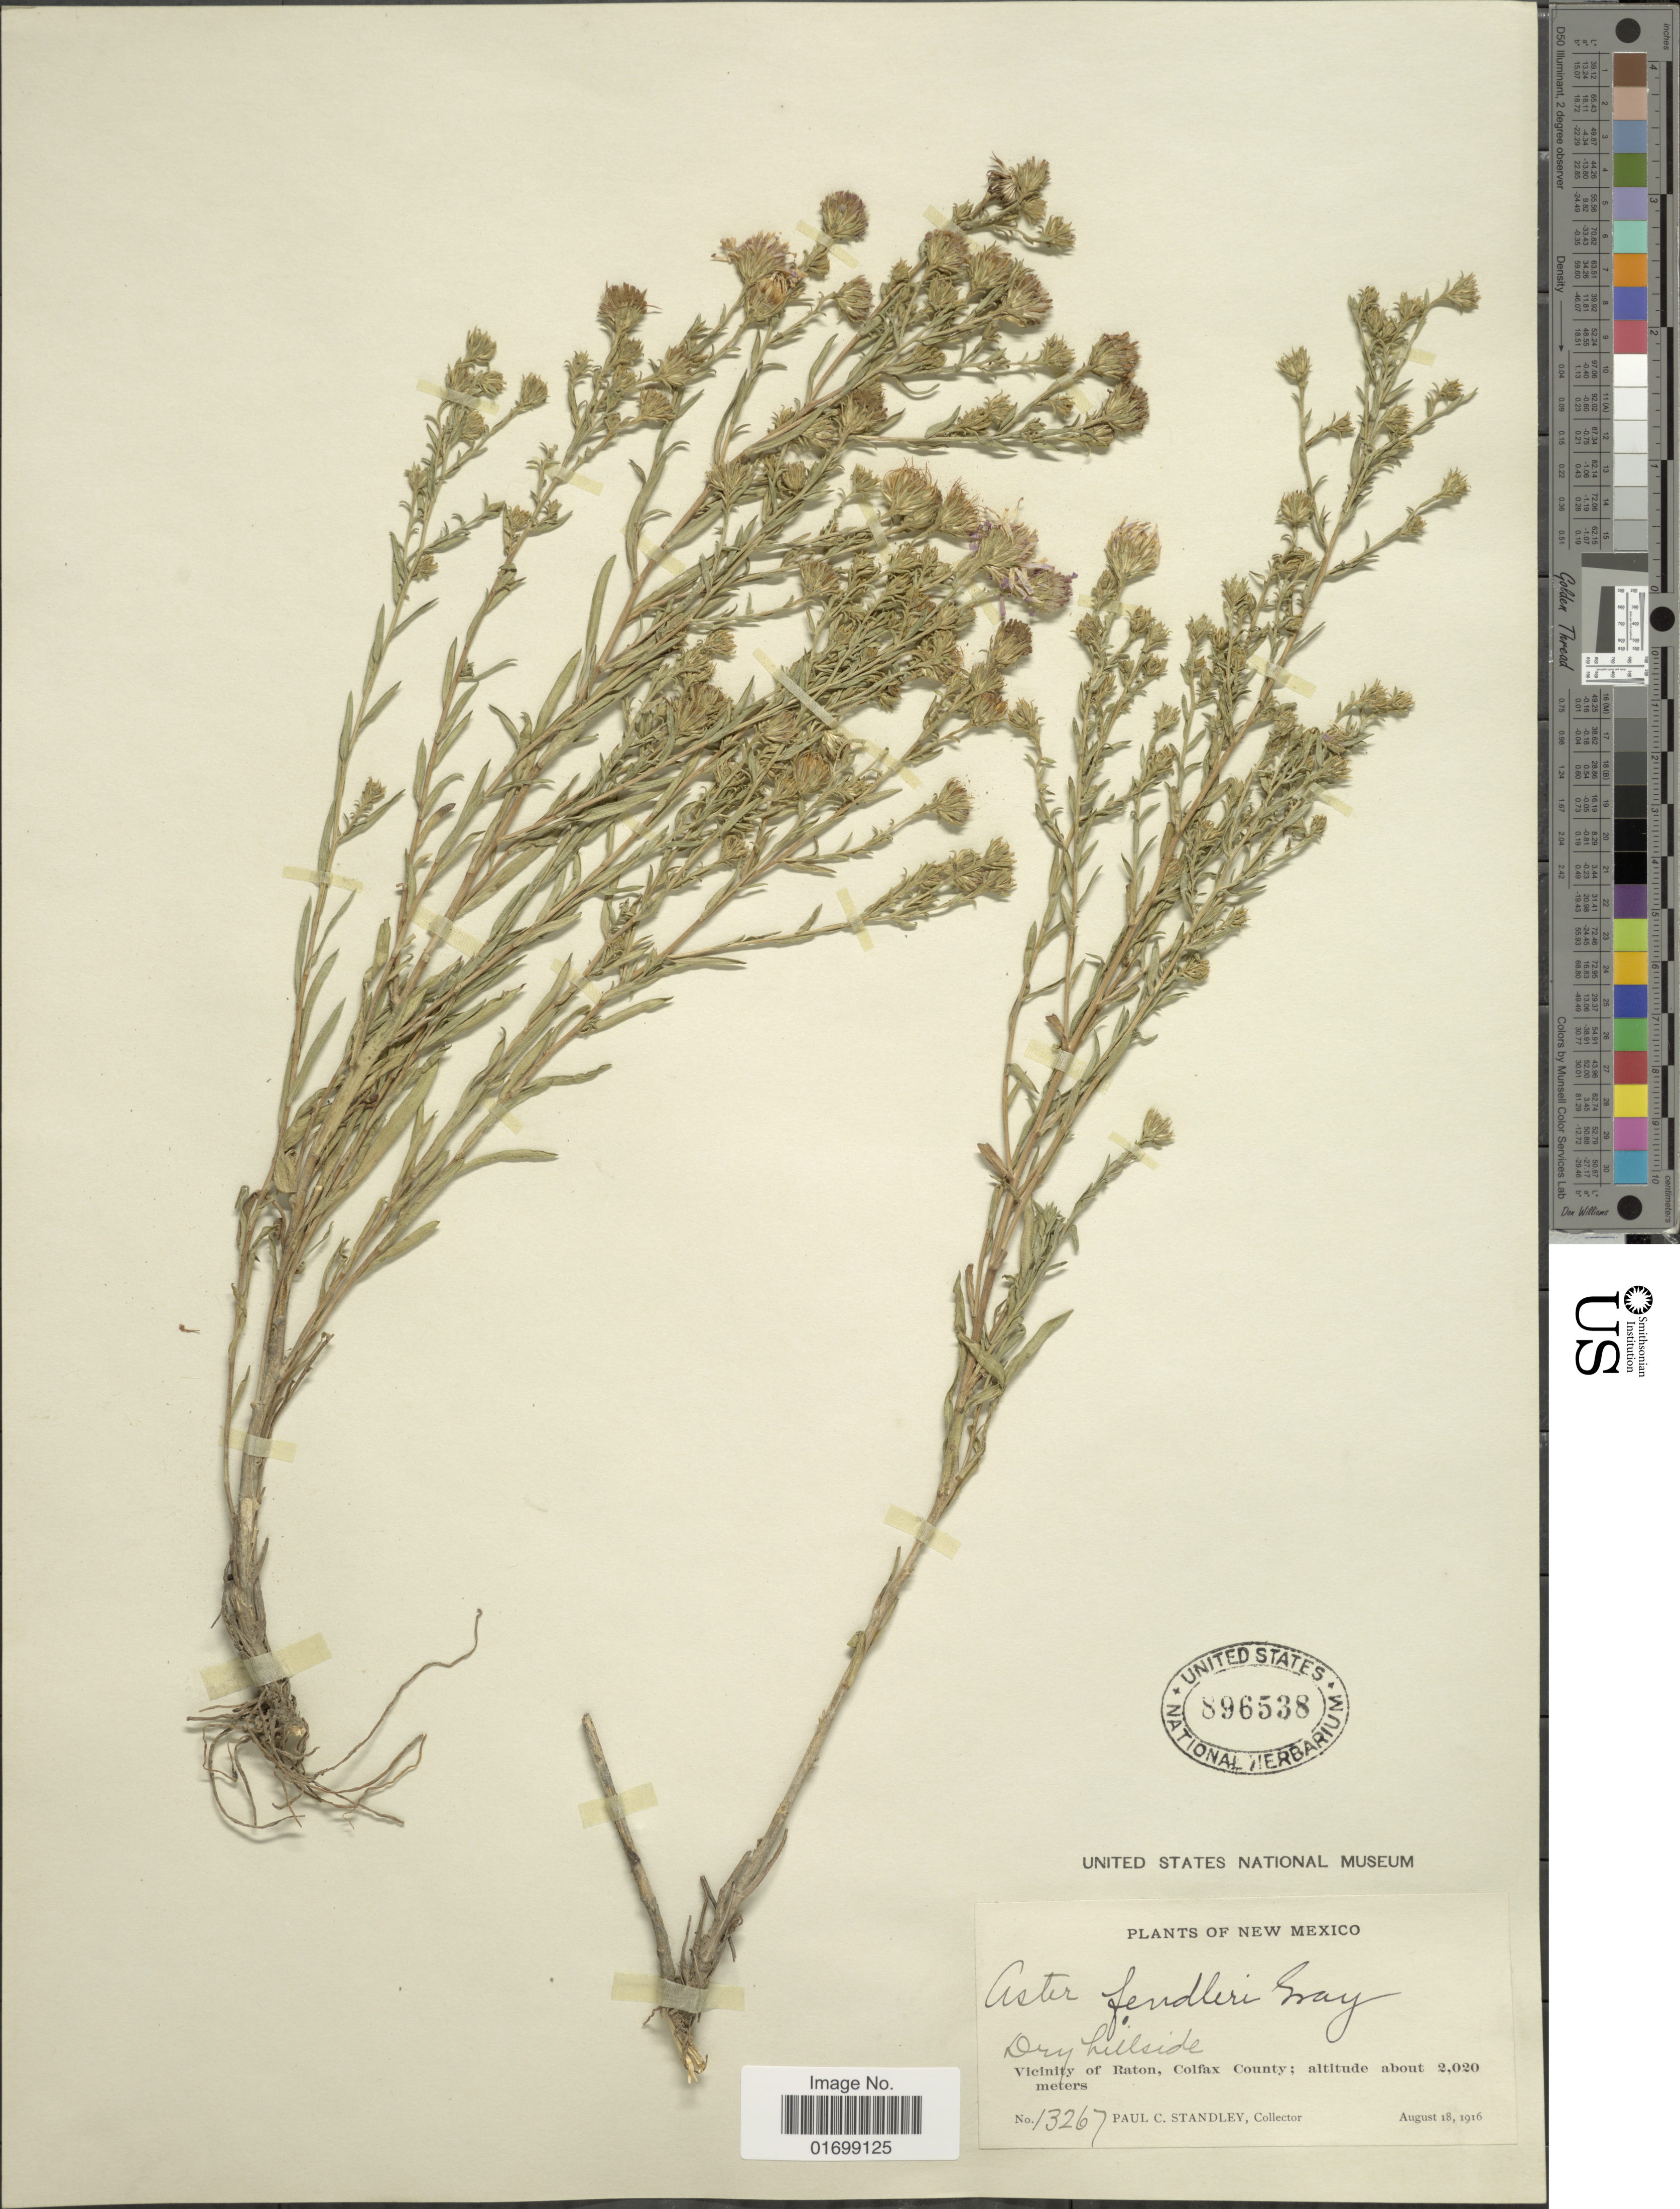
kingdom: Plantae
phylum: Tracheophyta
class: Magnoliopsida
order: Asterales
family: Asteraceae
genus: Symphyotrichum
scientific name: Symphyotrichum fendleri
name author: (A. Gray) G.L. Nesom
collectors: P. C. Standley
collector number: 13267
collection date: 1916-08-18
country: United States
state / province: New Mexico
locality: Dry hillside, vicinity of Raton, Colfax County.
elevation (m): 2020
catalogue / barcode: US 896538